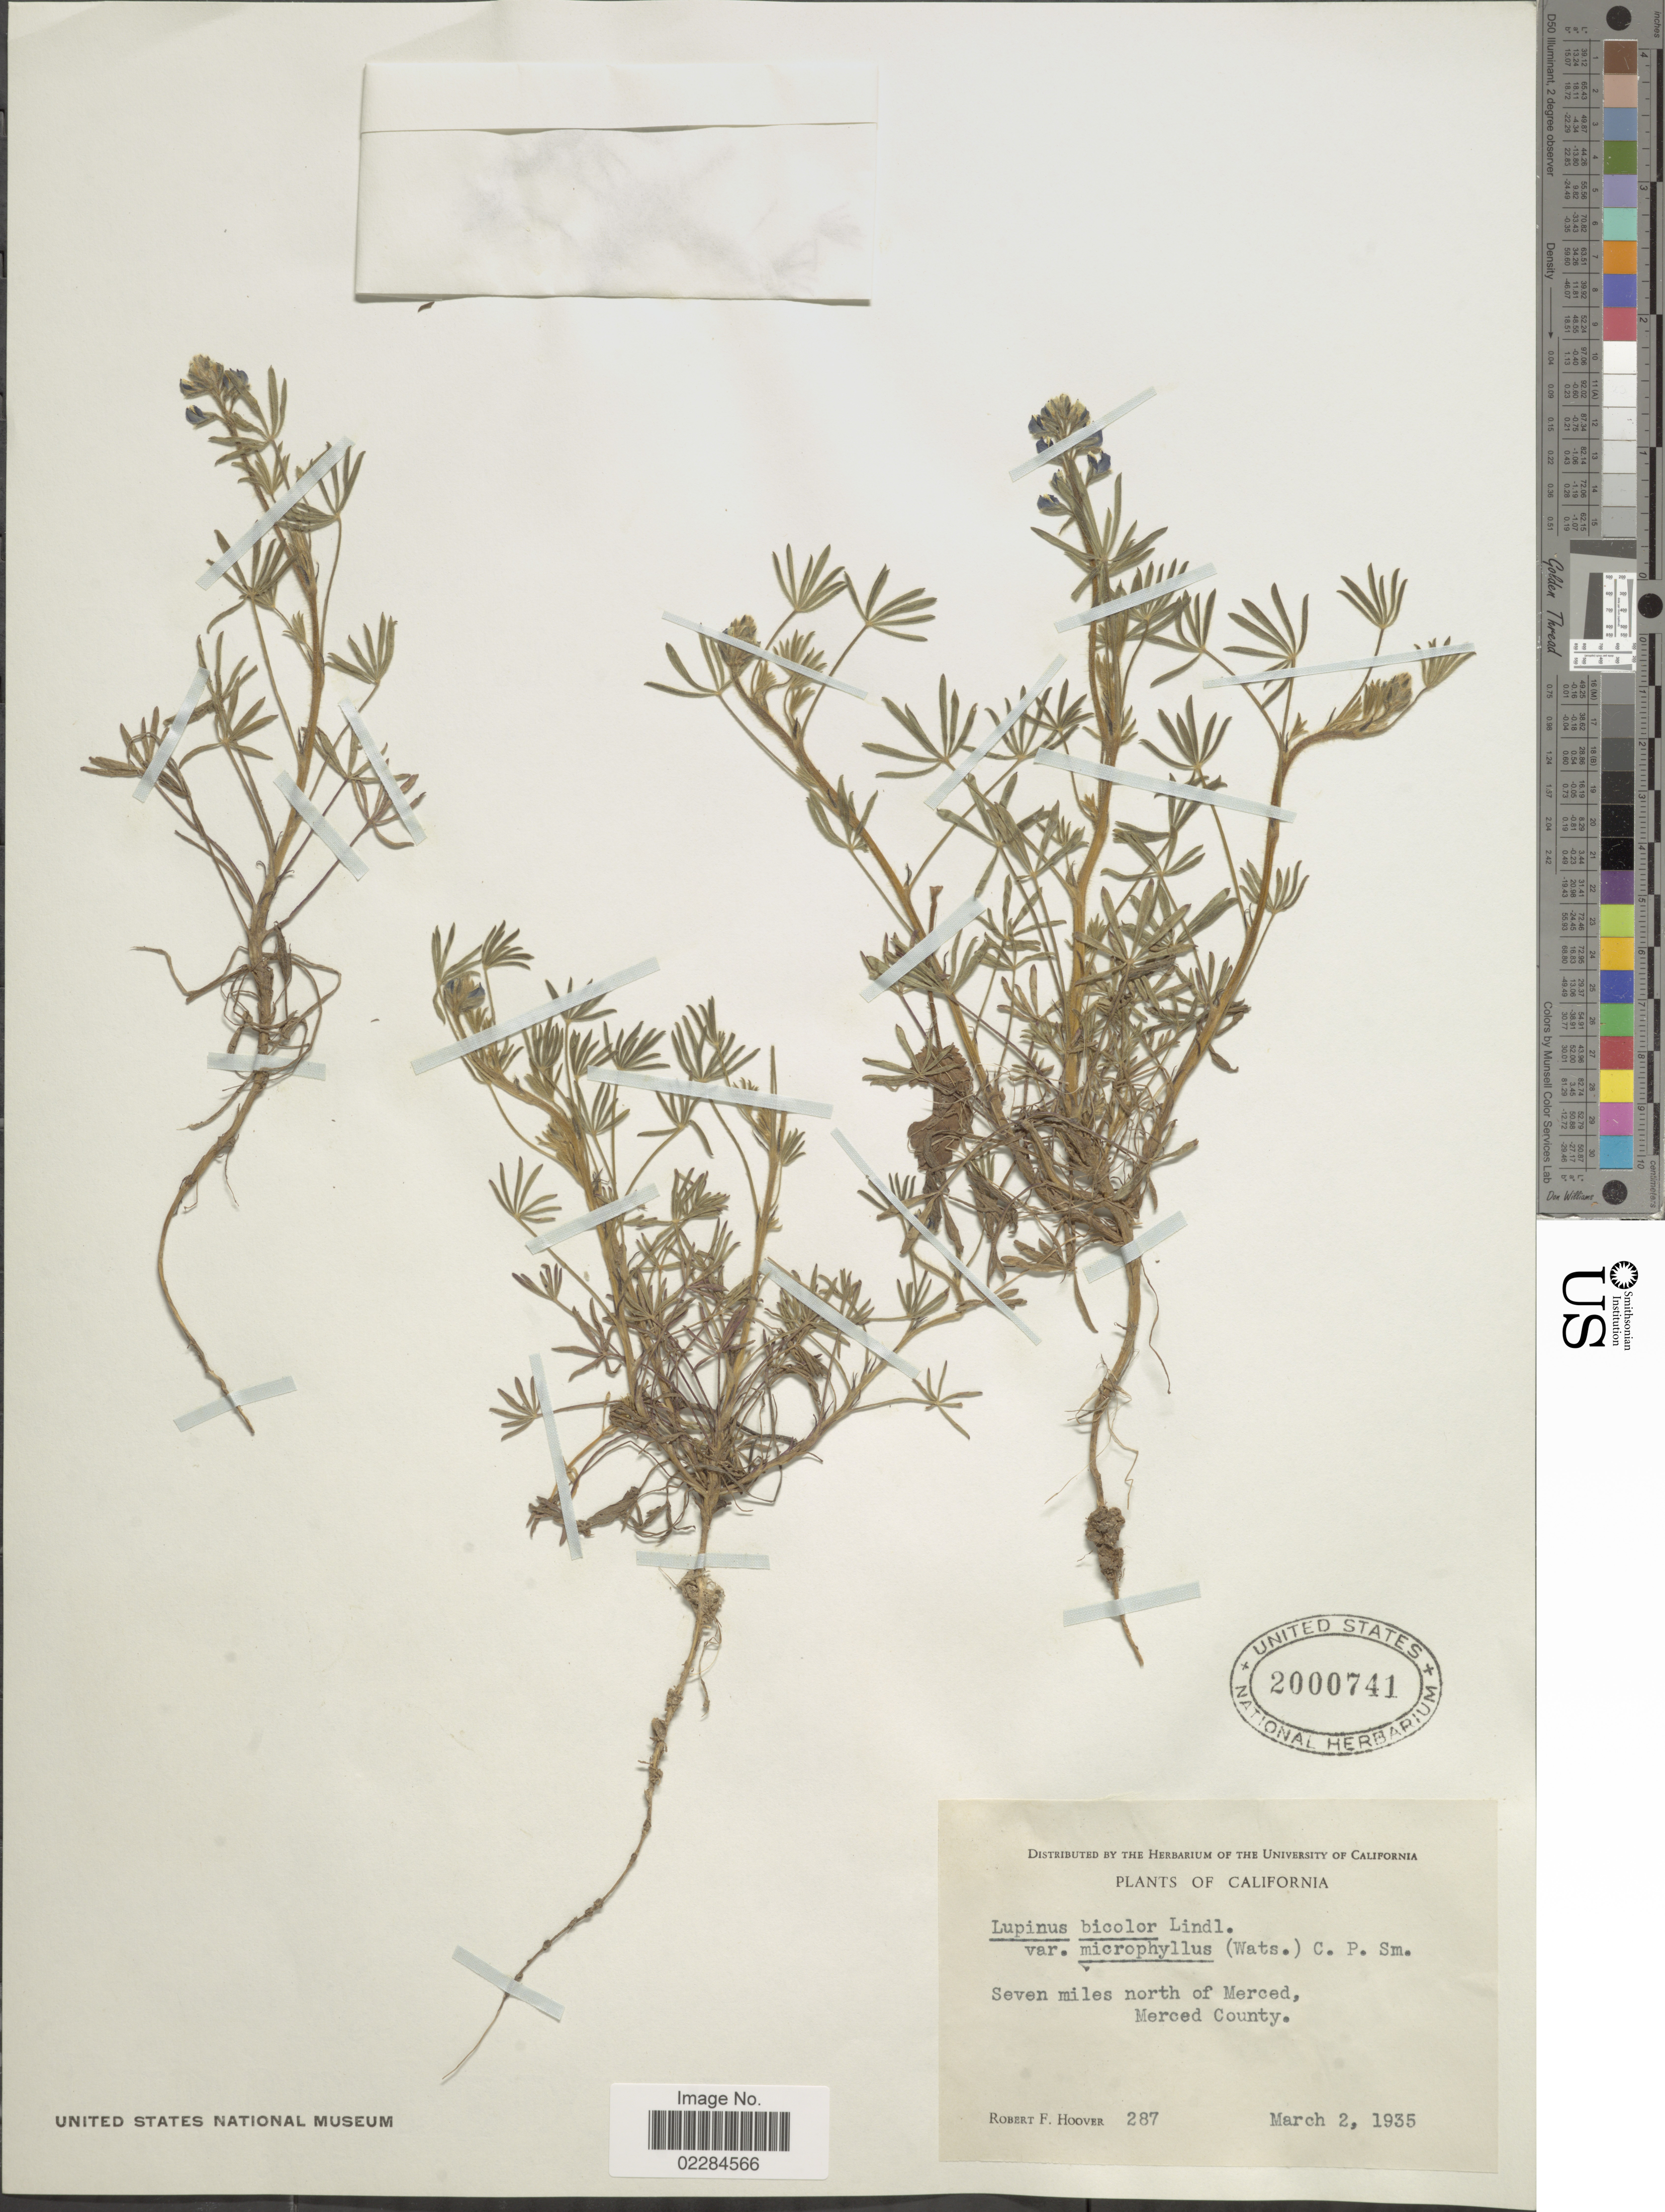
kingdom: Plantae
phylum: Tracheophyta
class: Magnoliopsida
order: Fabales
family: Fabaceae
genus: Lupinus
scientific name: Lupinus bicolor var. microphyllus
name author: Lindl.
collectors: R. F. Hoover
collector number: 287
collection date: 1935-03-02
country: United States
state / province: California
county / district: Merced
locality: Seven miles north of Merced, Merced County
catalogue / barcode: US 2000741